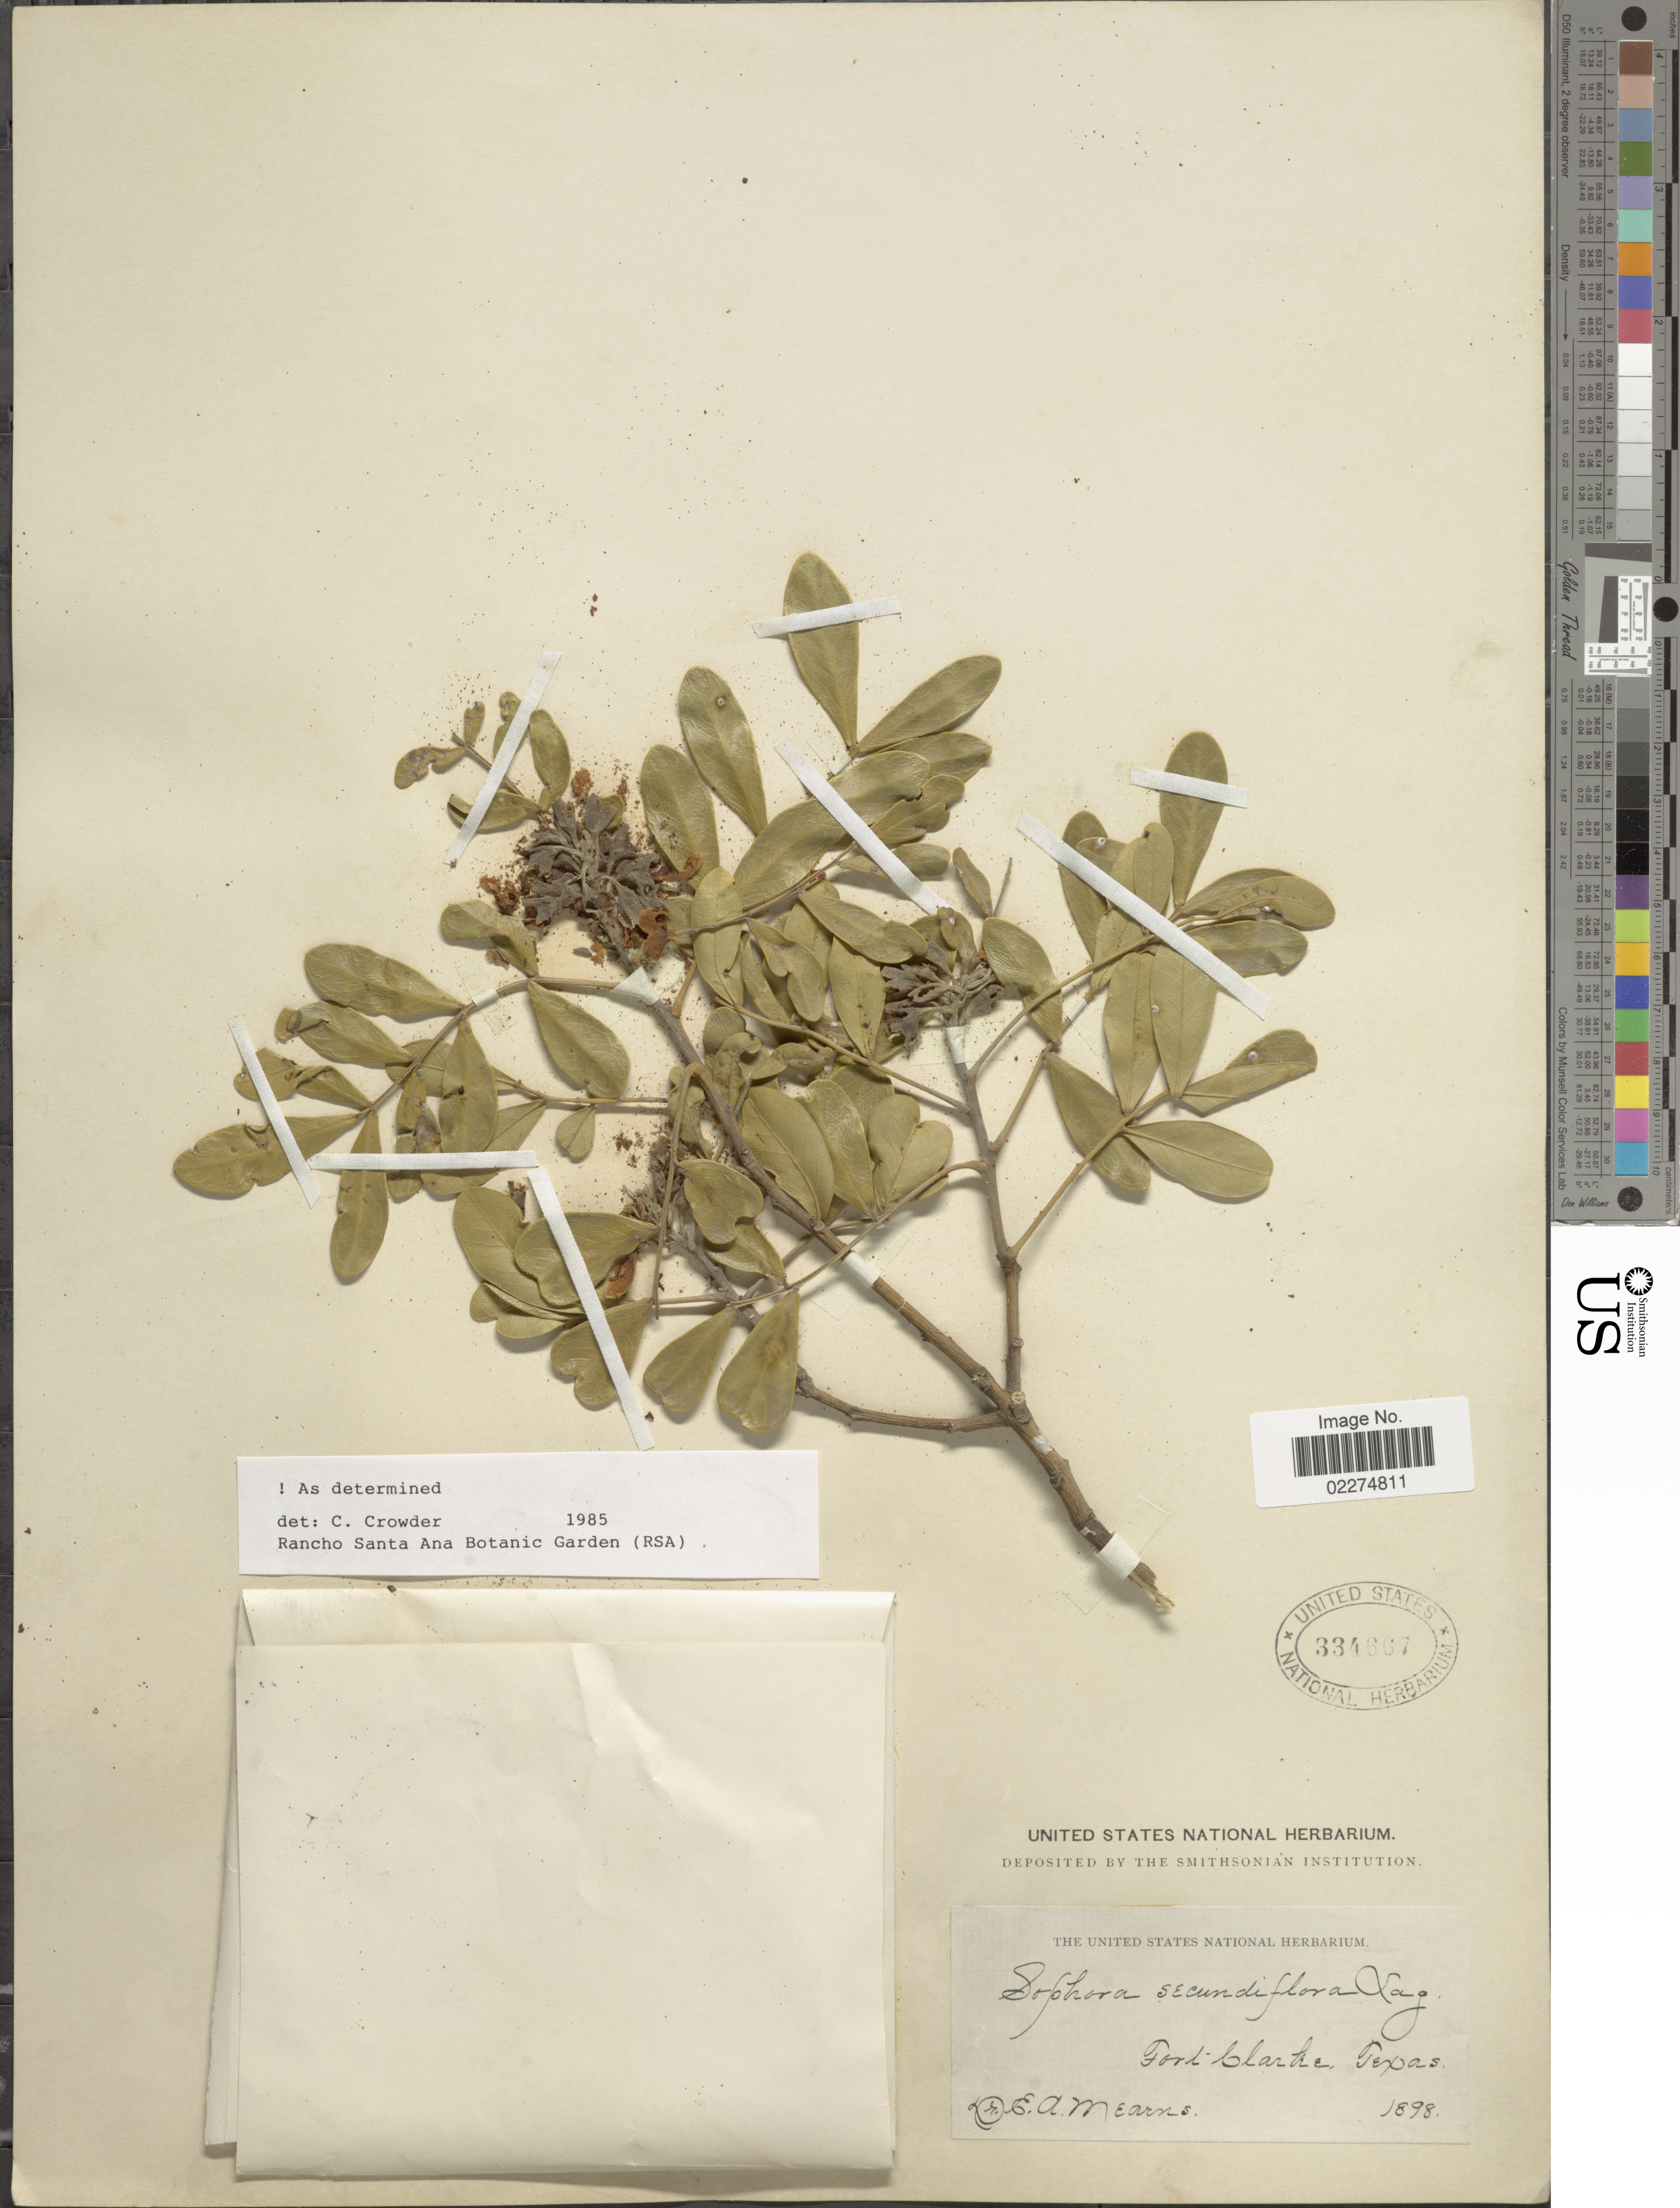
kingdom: Plantae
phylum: Tracheophyta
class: Magnoliopsida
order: Fabales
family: Fabaceae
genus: Dermatophyllum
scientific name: Dermatophyllum secundiflorum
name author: (Ortega) Gandhi & Reveal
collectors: E. A. Mearns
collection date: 1898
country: United States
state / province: Texas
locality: Fort Clarke, Texas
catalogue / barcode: US 334667